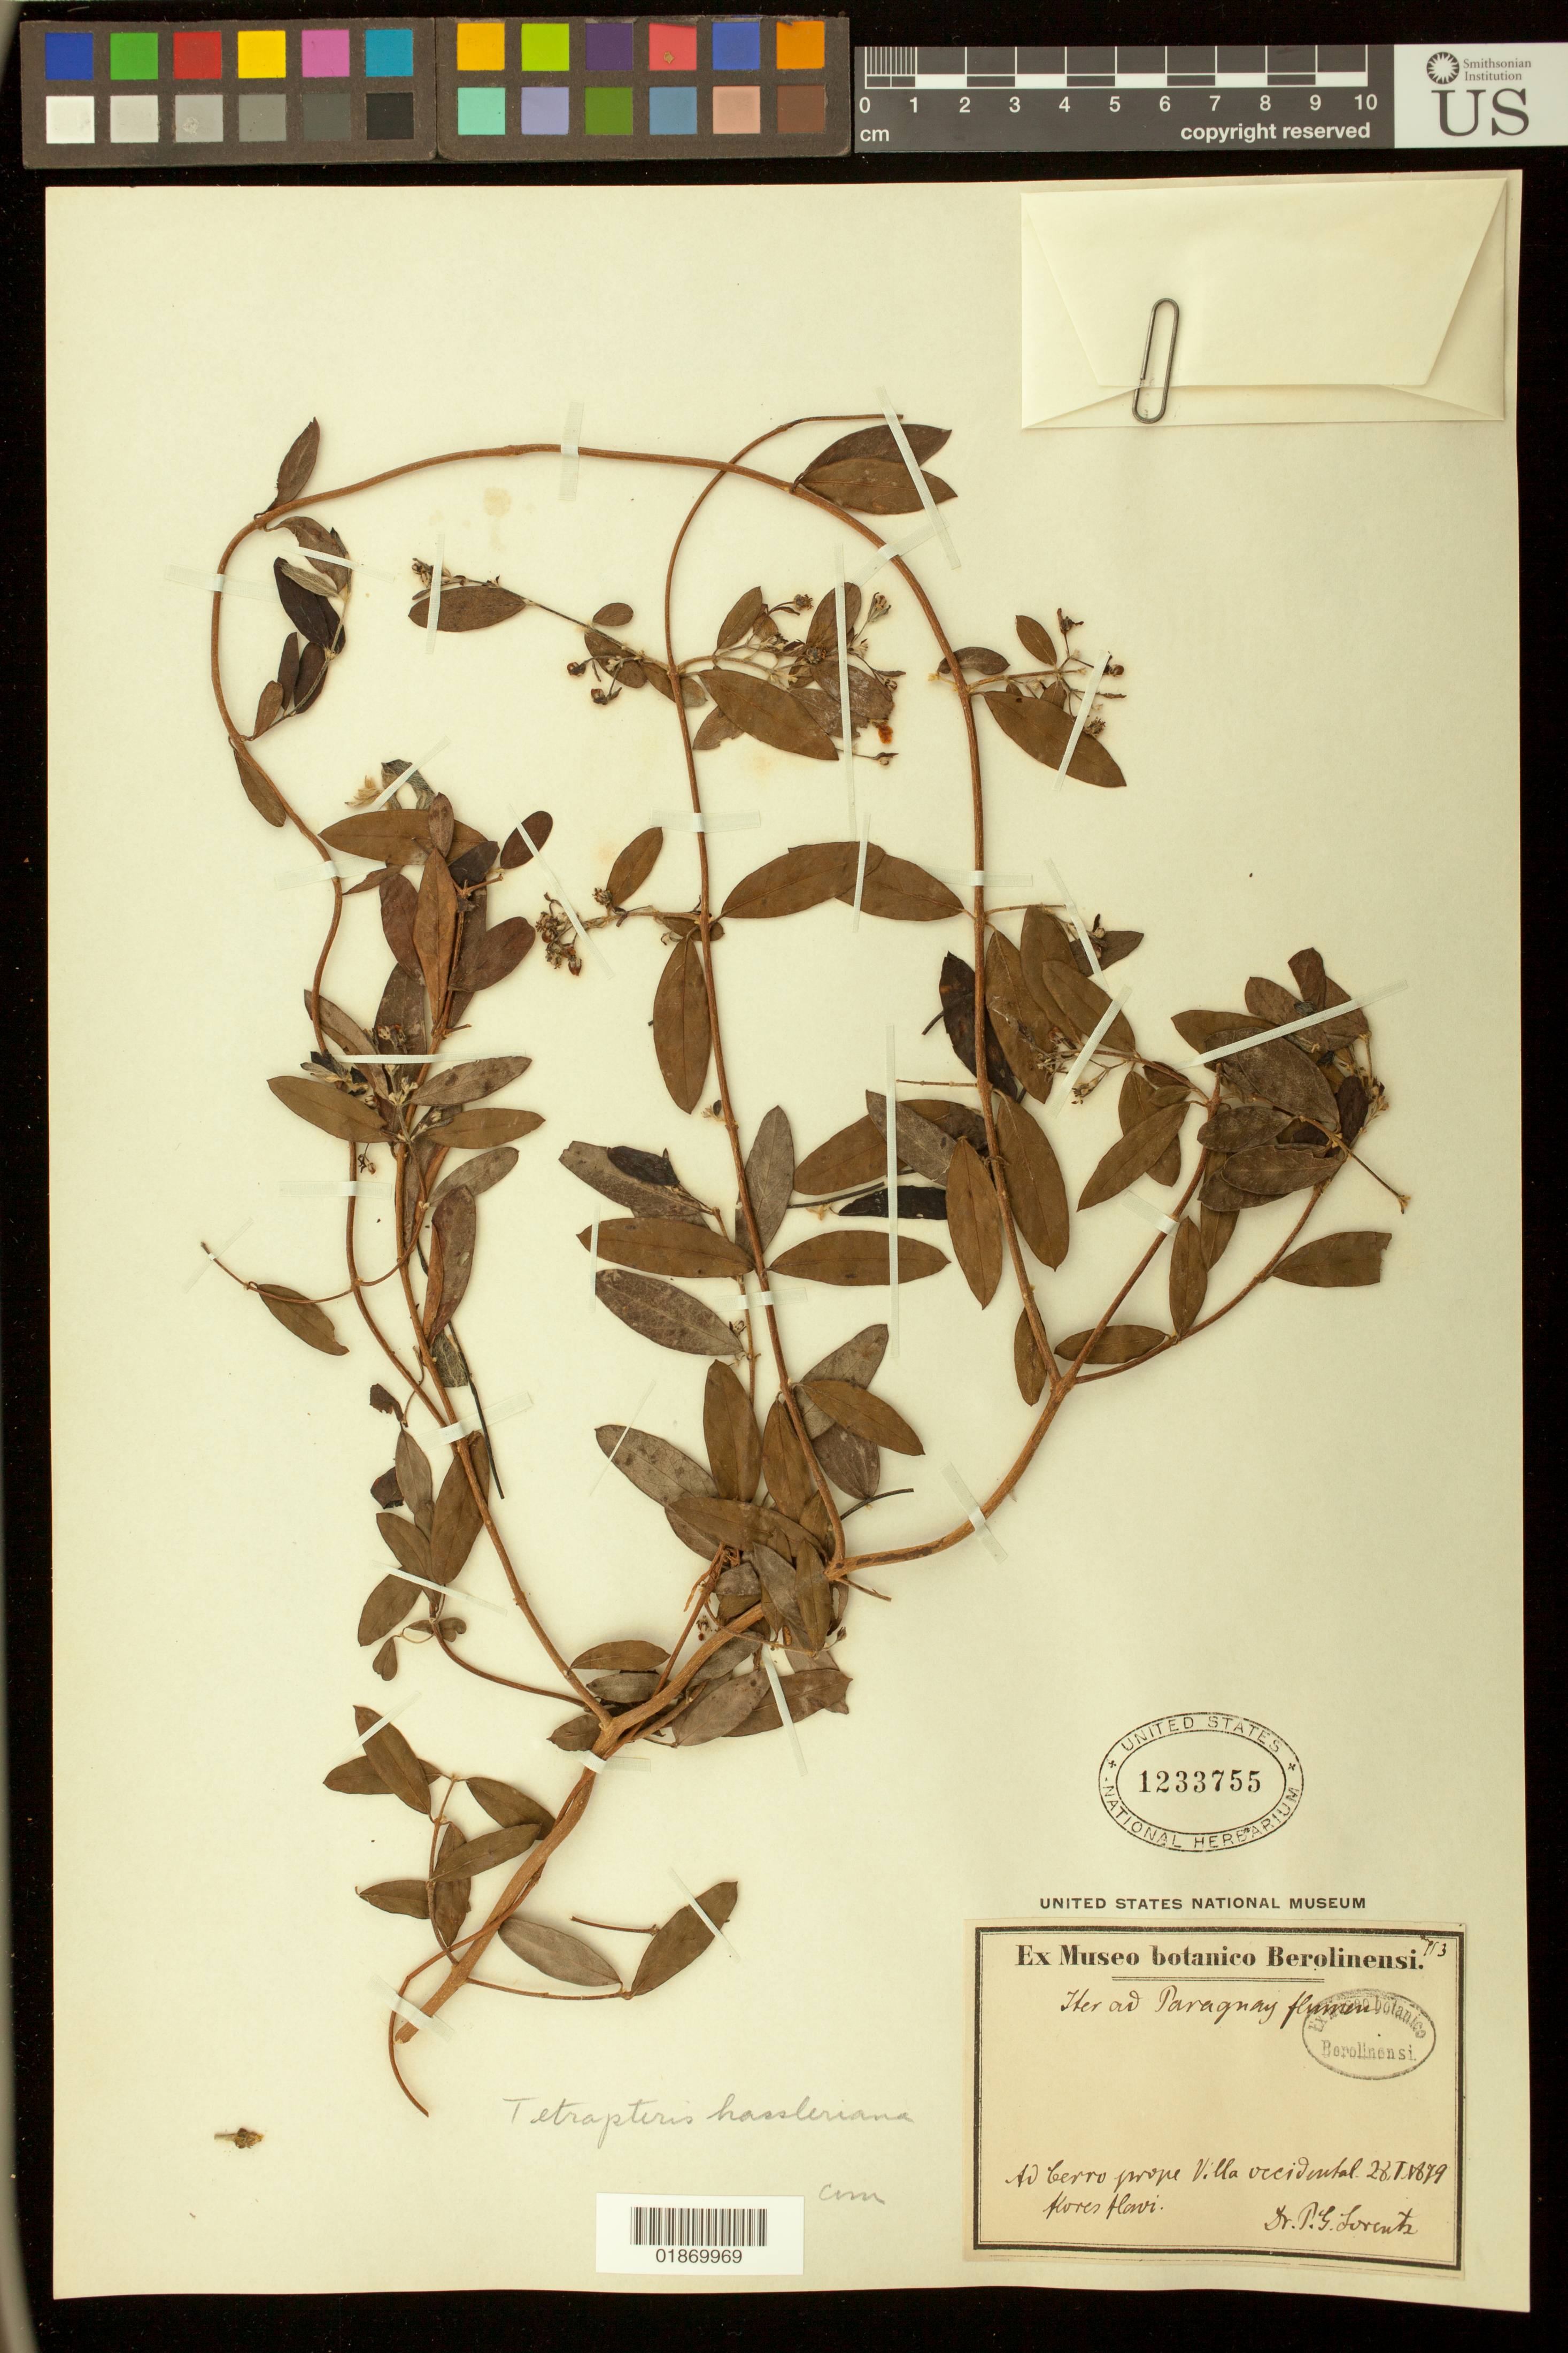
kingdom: Plantae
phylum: Tracheophyta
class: Magnoliopsida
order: Malpighiales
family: Malpighiaceae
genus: Glicophyllum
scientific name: Glicophyllum hasslerianum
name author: (Nied.) R.F. Almeida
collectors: P. G. Lorentz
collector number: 713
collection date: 1879-01-28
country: Paraguay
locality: Ad Cerro prope Villa occidental.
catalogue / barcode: US 1233755